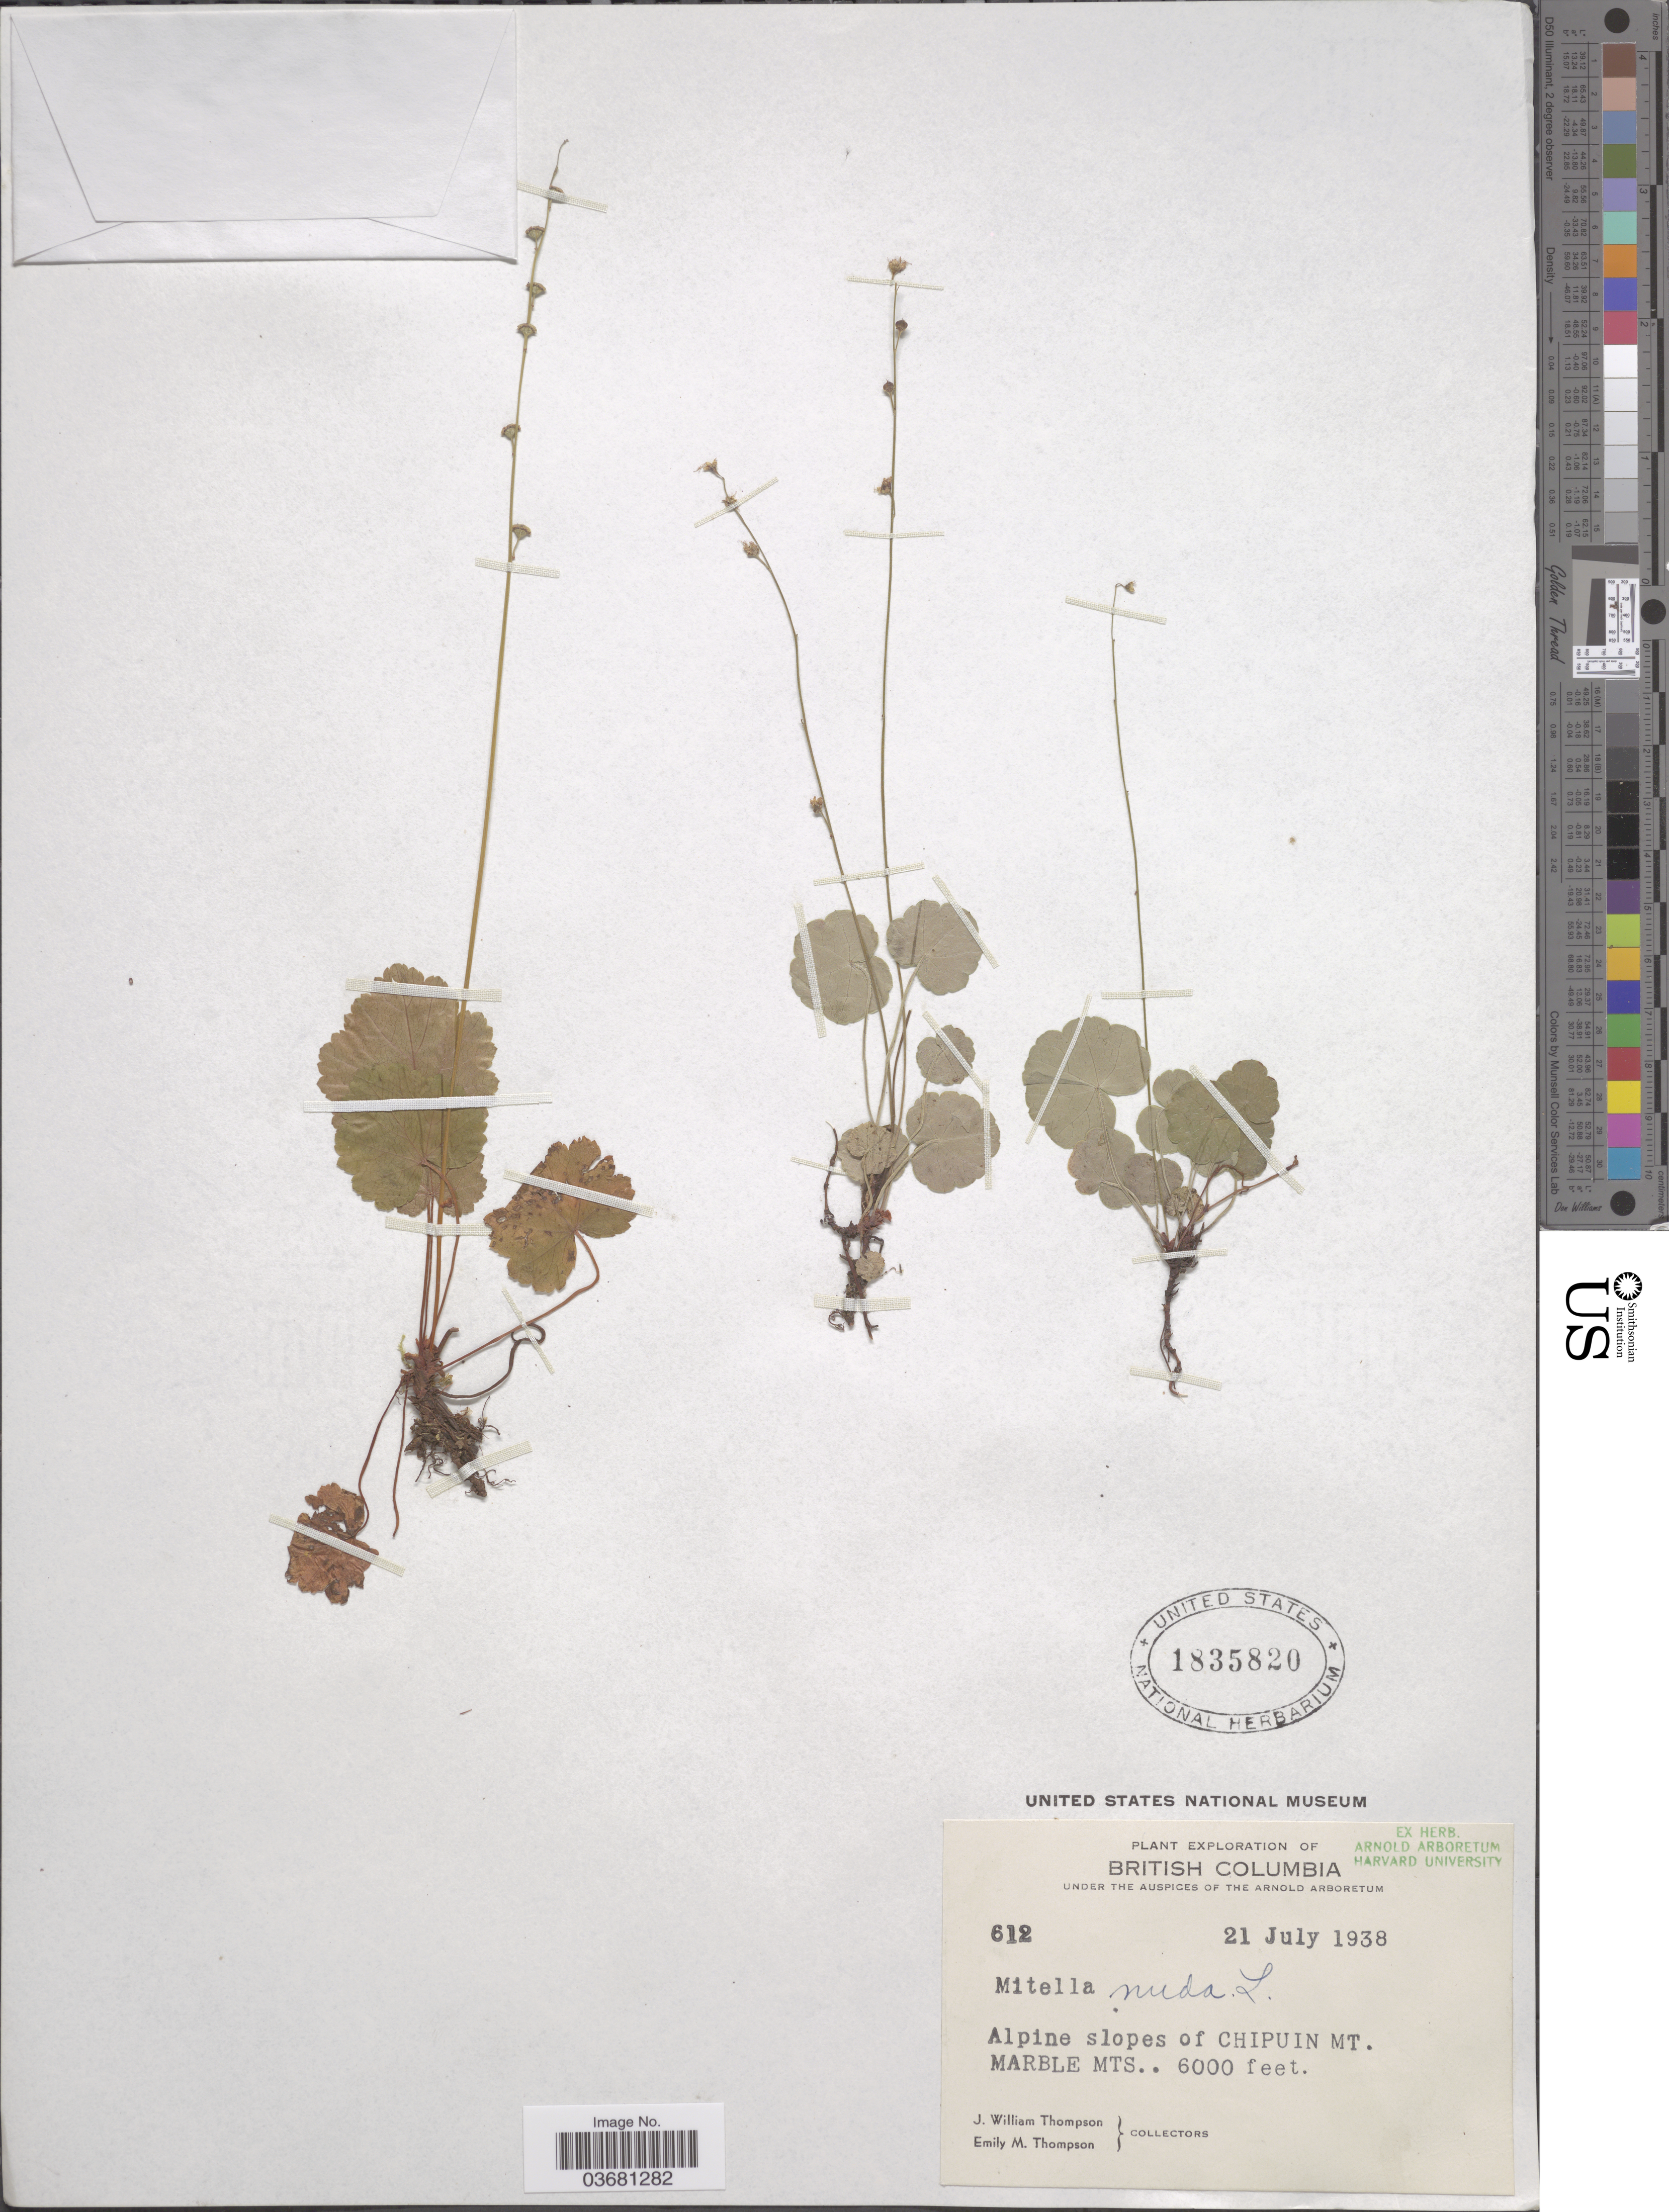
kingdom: Plantae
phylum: Tracheophyta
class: Magnoliopsida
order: Saxifragales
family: Saxifragaceae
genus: Mitella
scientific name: Mitella nuda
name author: L.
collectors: J. W. Thompson & E. M. Thompson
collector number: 612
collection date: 1938-07-21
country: Canada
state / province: British Columbia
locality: Exploration of British Columbia. Alpine slopes of Chipuin Mt. Marble Mts.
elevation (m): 1829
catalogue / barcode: US 1835820